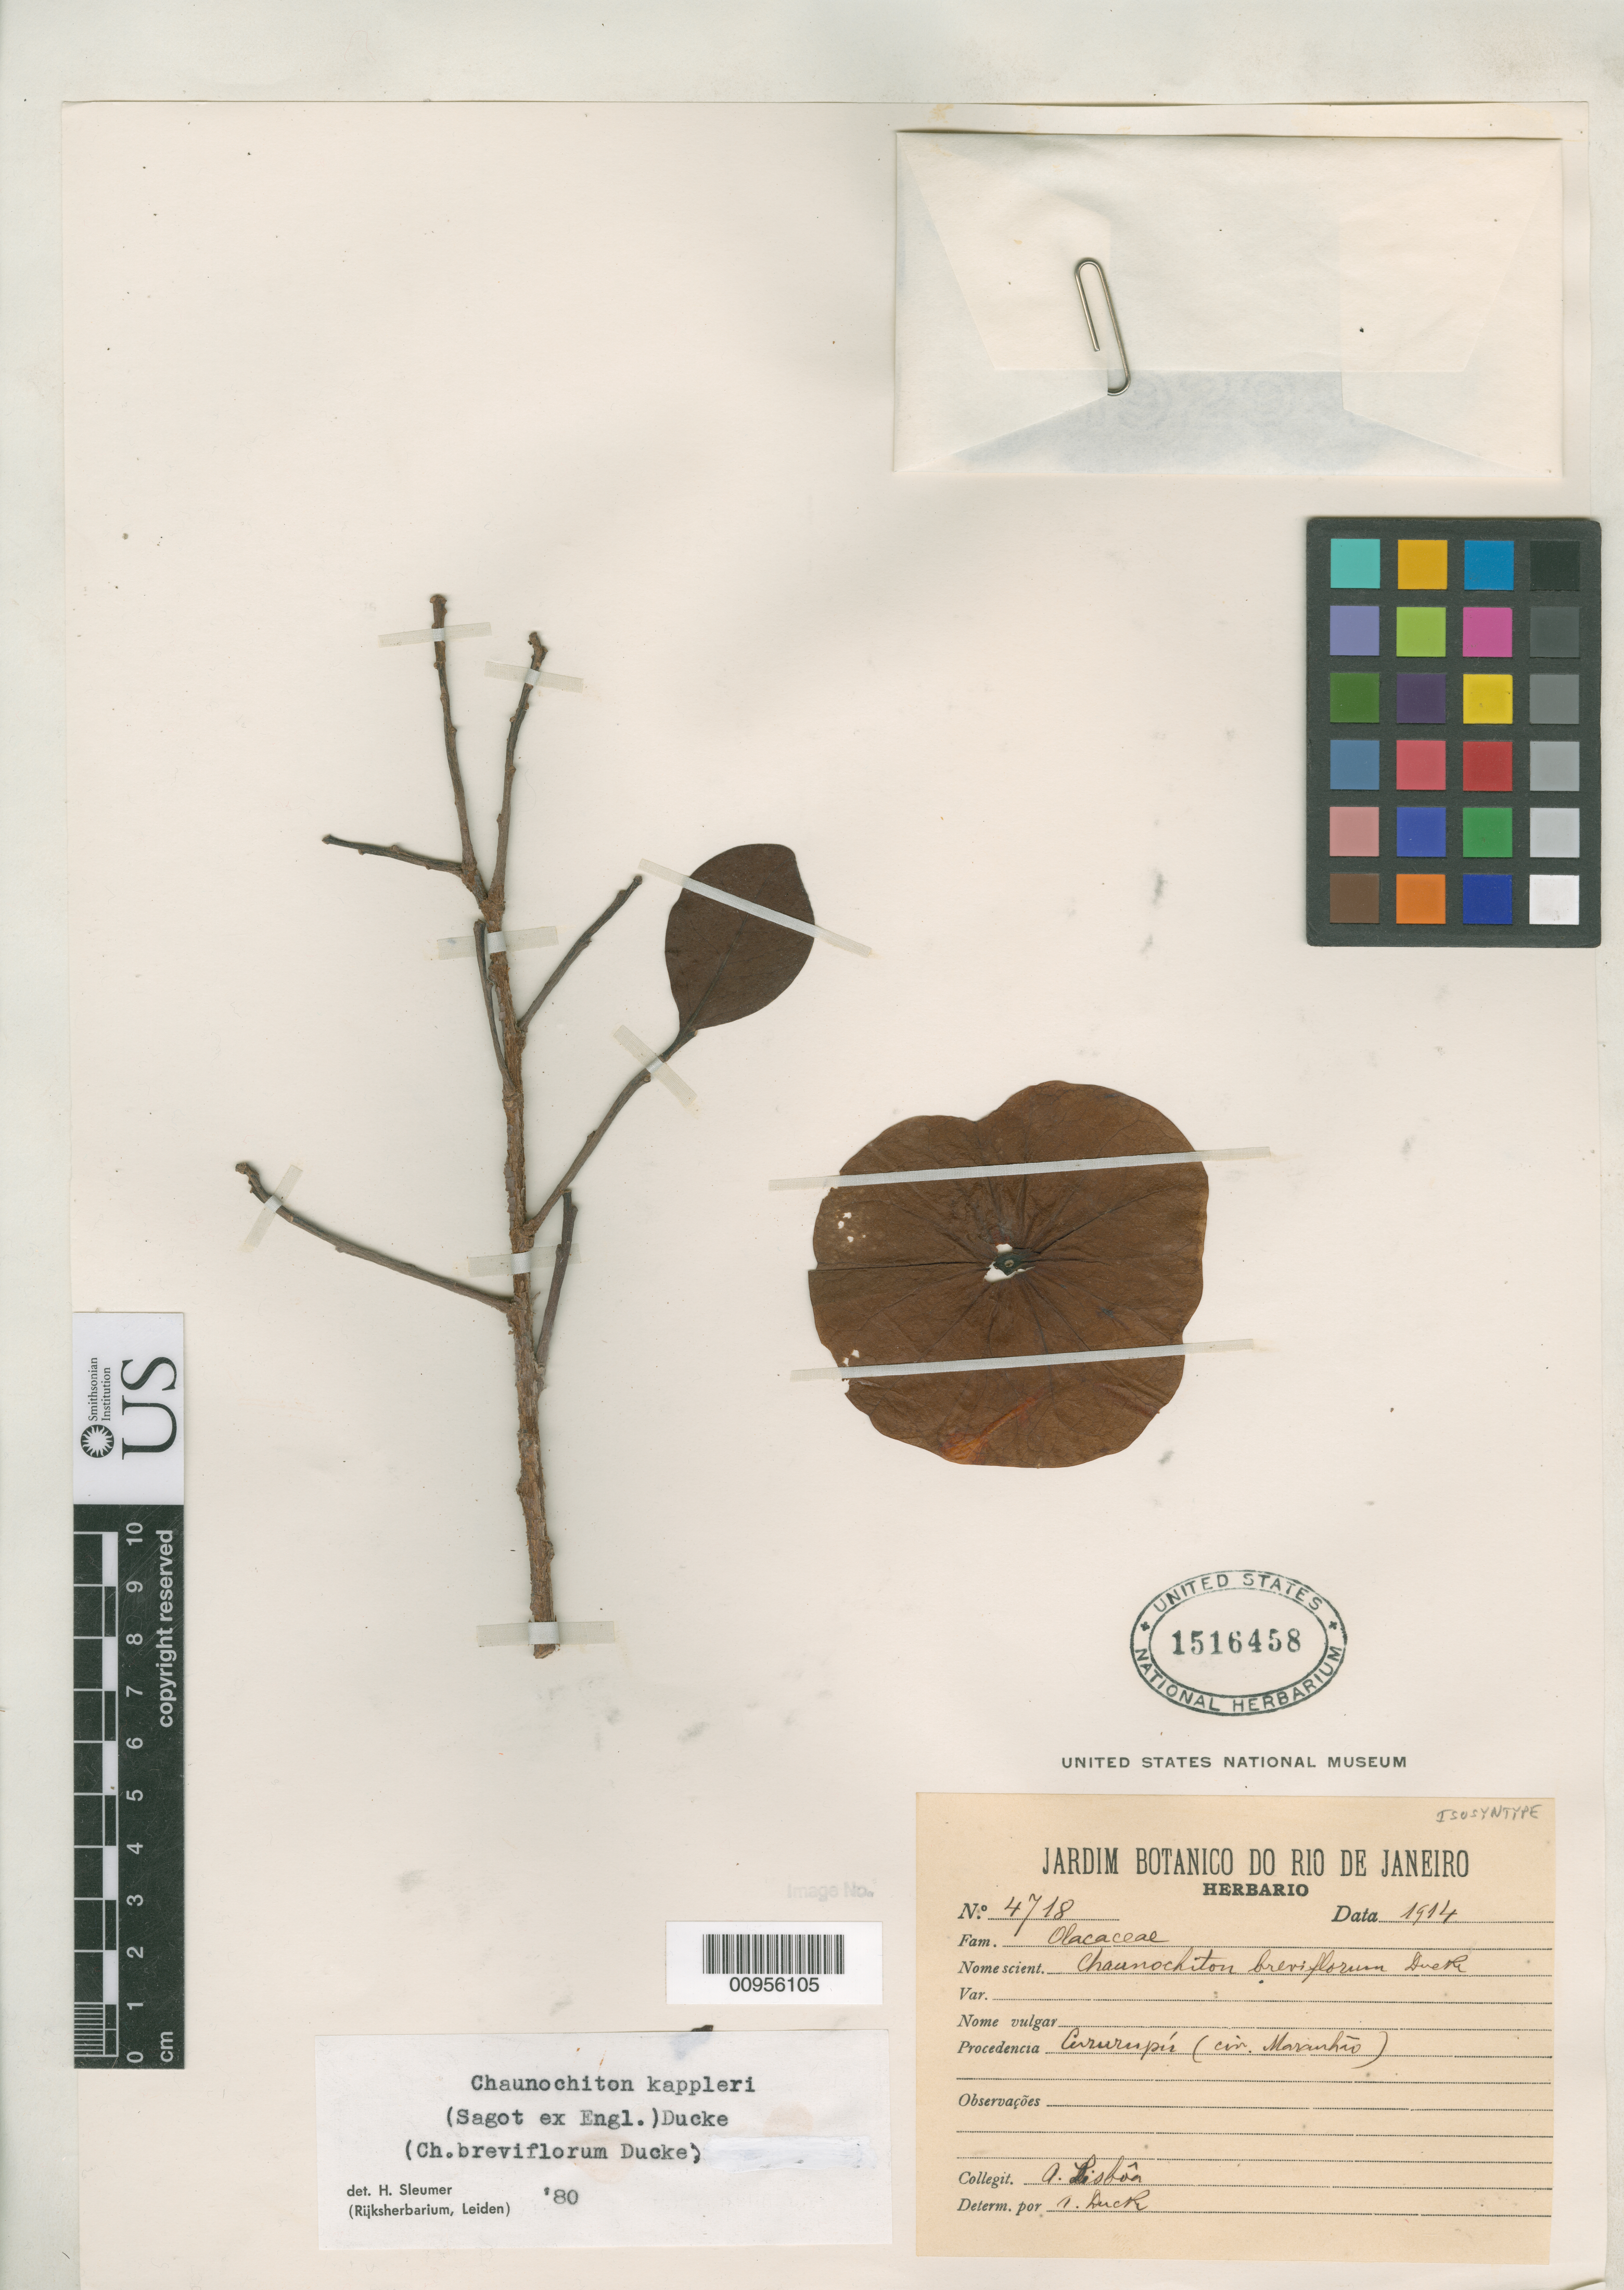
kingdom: Plantae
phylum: Tracheophyta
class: Magnoliopsida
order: Santalales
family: Aptandraceae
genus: Chaunochiton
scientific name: Chaunochiton breviflorum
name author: Ducke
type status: Isosyntype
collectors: A. Lisboa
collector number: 4718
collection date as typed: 1914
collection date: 1914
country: Brazil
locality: Cururupú, civ. Maranhão.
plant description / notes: Lectotype collection is Ducke 15757 as designated by Sleumer, Fl. Neotrop. Monogr. 38: 84 (1984).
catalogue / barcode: US 1516458